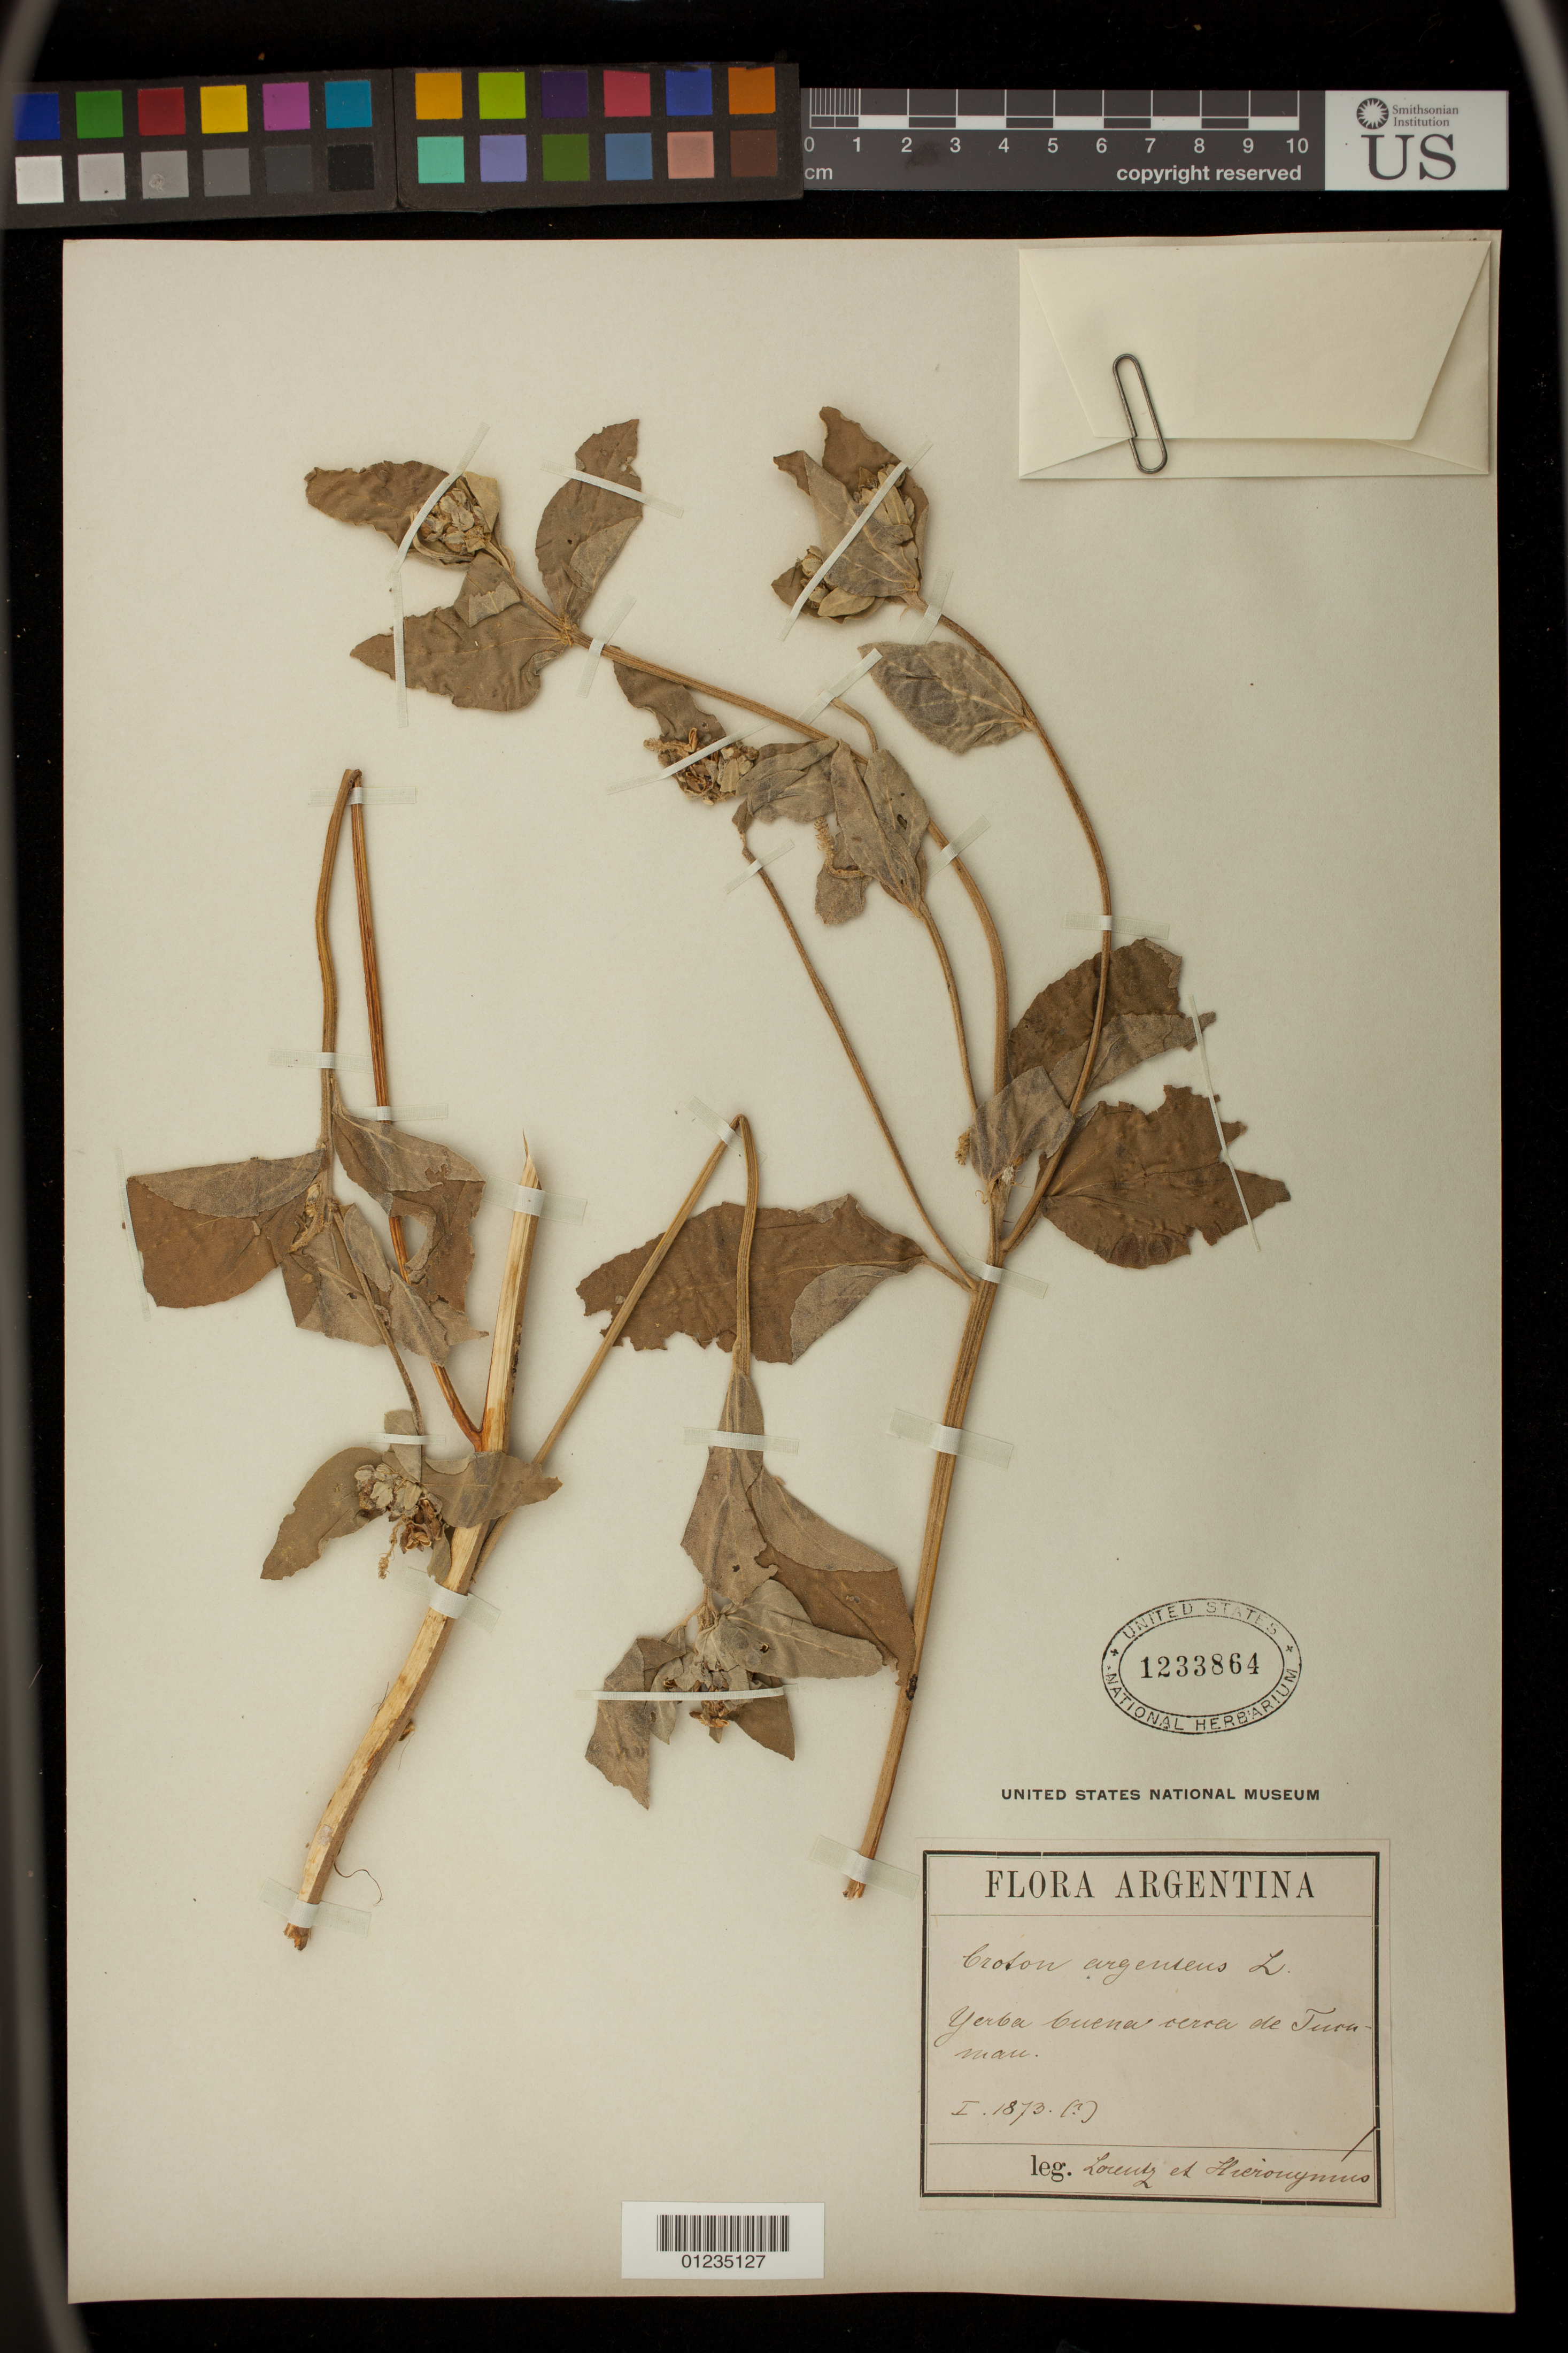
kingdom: Plantae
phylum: Tracheophyta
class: Magnoliopsida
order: Malpighiales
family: Euphorbiaceae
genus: Julocroton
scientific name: Julocroton argenteus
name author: (L.) Didr.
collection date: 1873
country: Argentina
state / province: Tucumán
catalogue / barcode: US 1233864